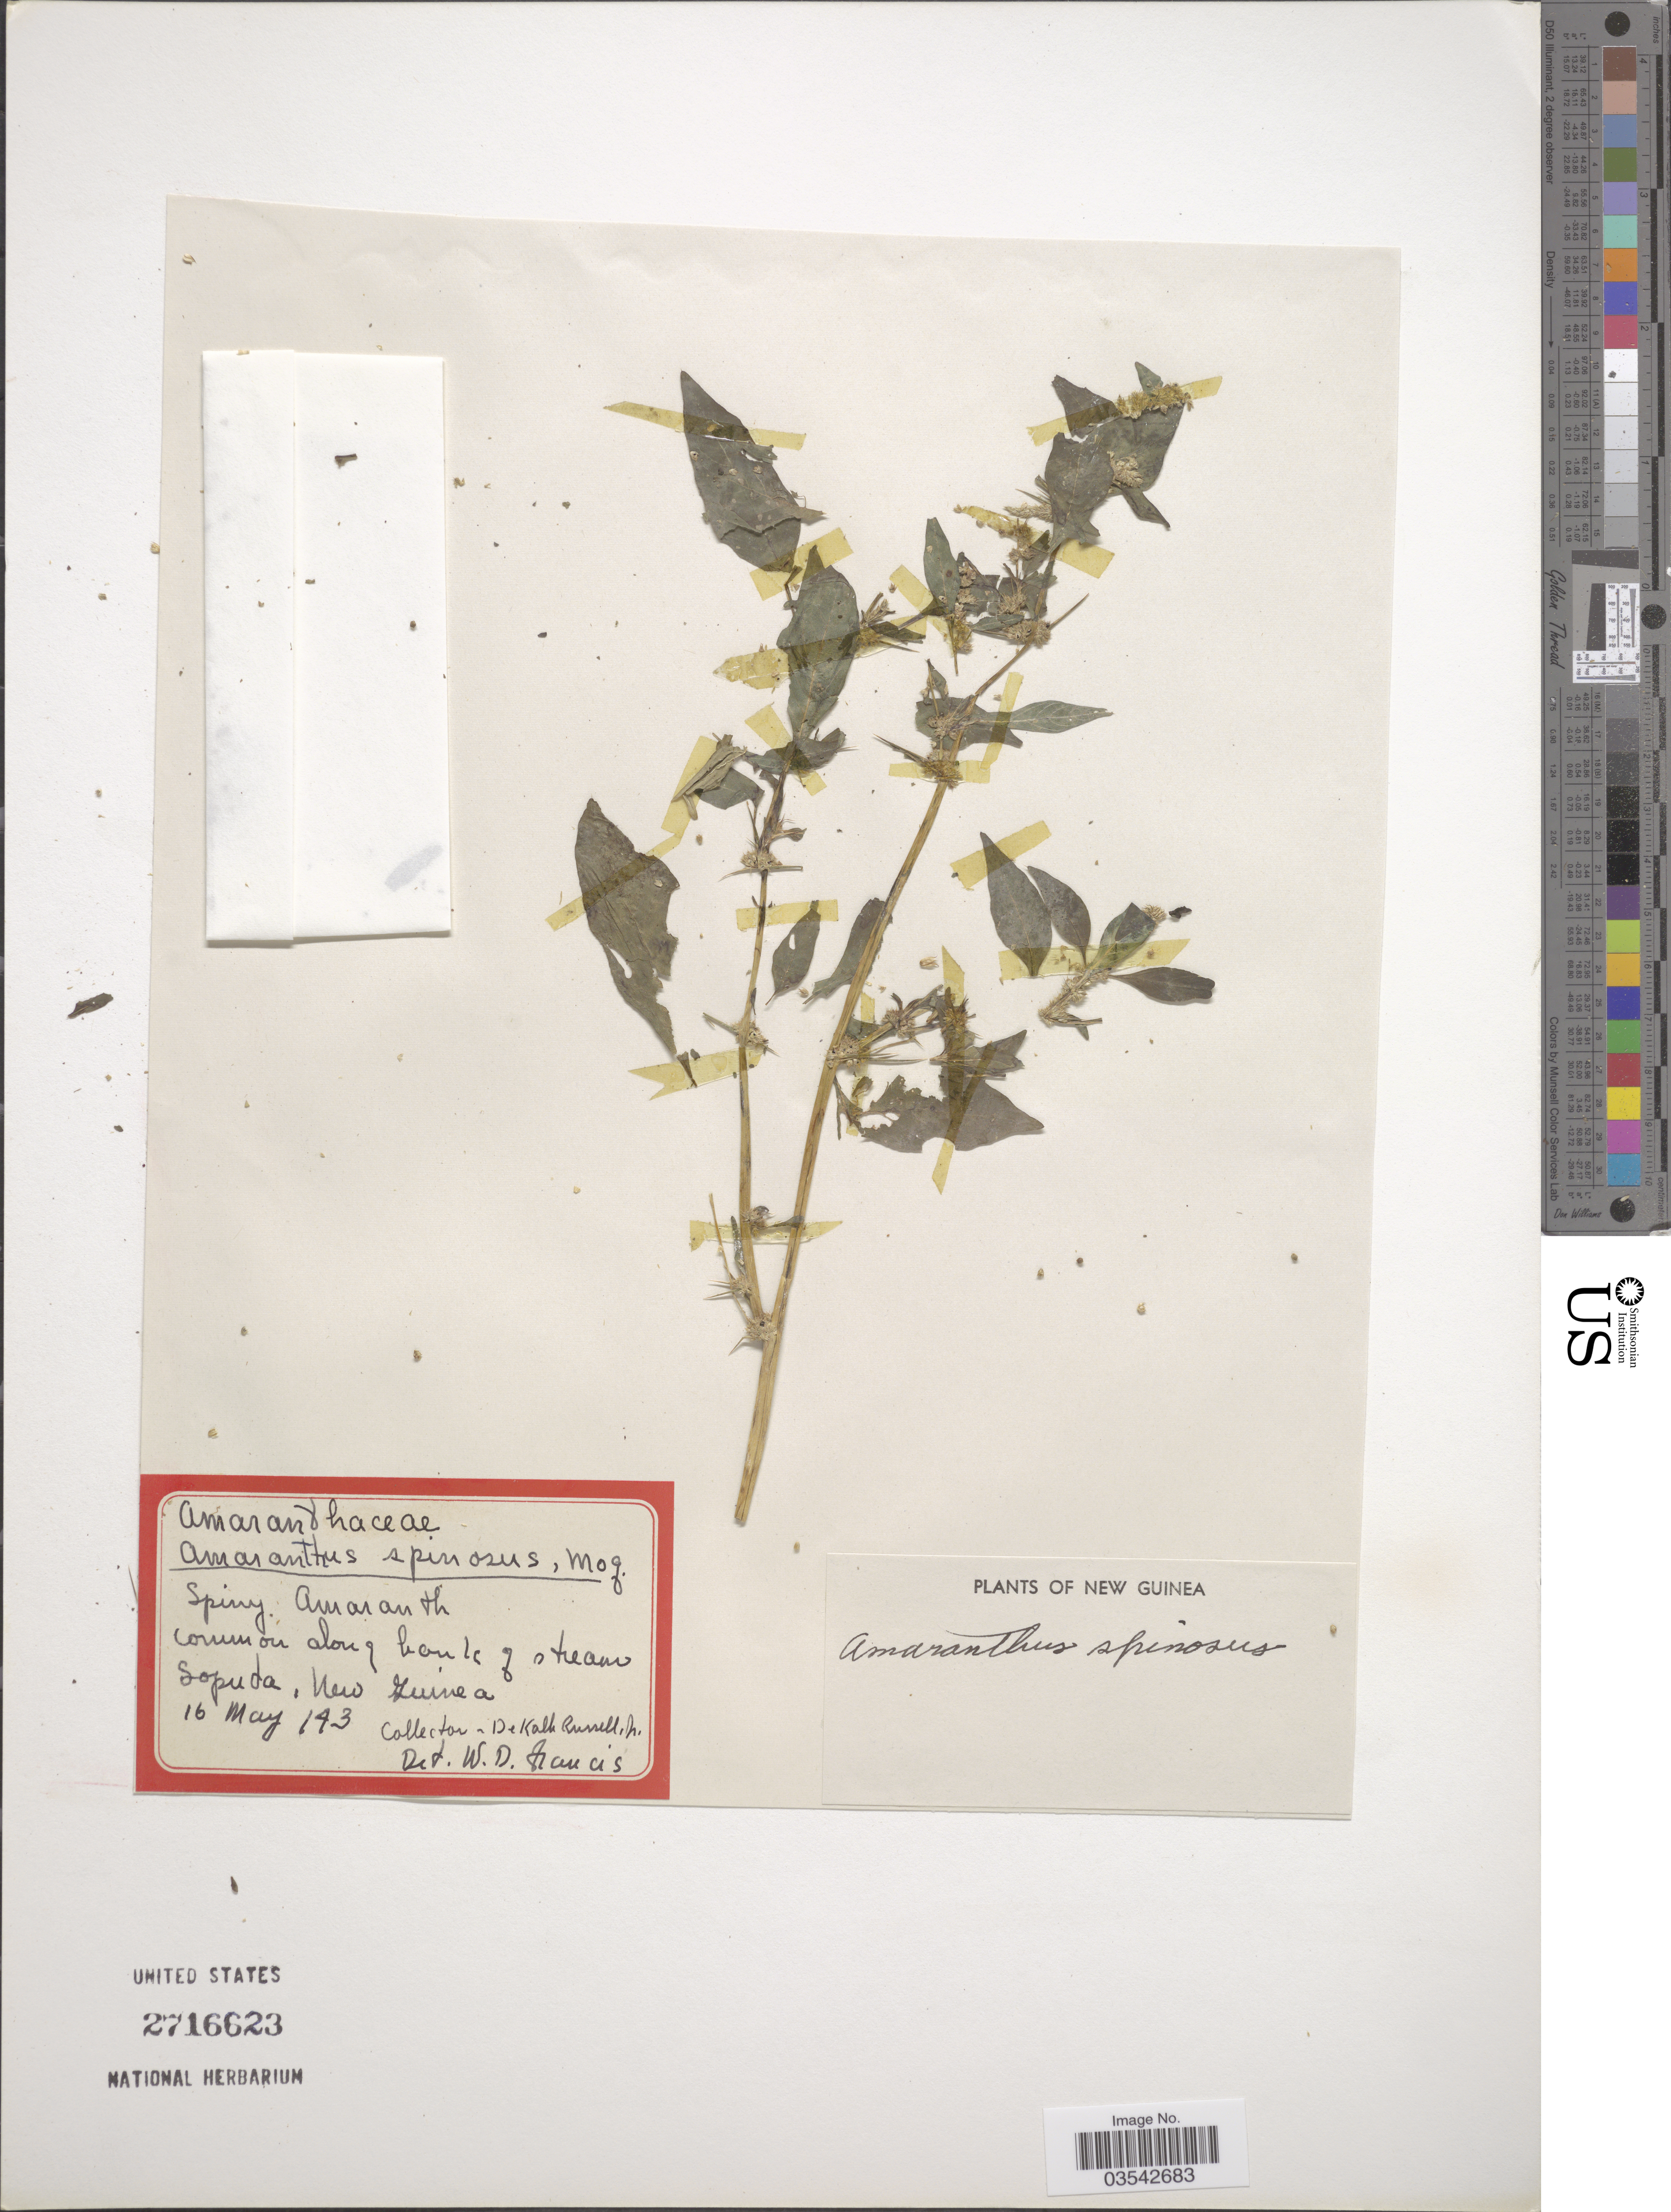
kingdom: Plantae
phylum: Tracheophyta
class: Magnoliopsida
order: Caryophyllales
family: Amaranthaceae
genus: Amaranthus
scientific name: Amaranthus spinosus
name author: L.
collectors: D. K. Russell Jr.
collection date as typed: Transcribed d/m/y: 16/5/43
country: Papua New Guinea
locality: Along bank of stream Soputa, New Guinea.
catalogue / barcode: US 2716623